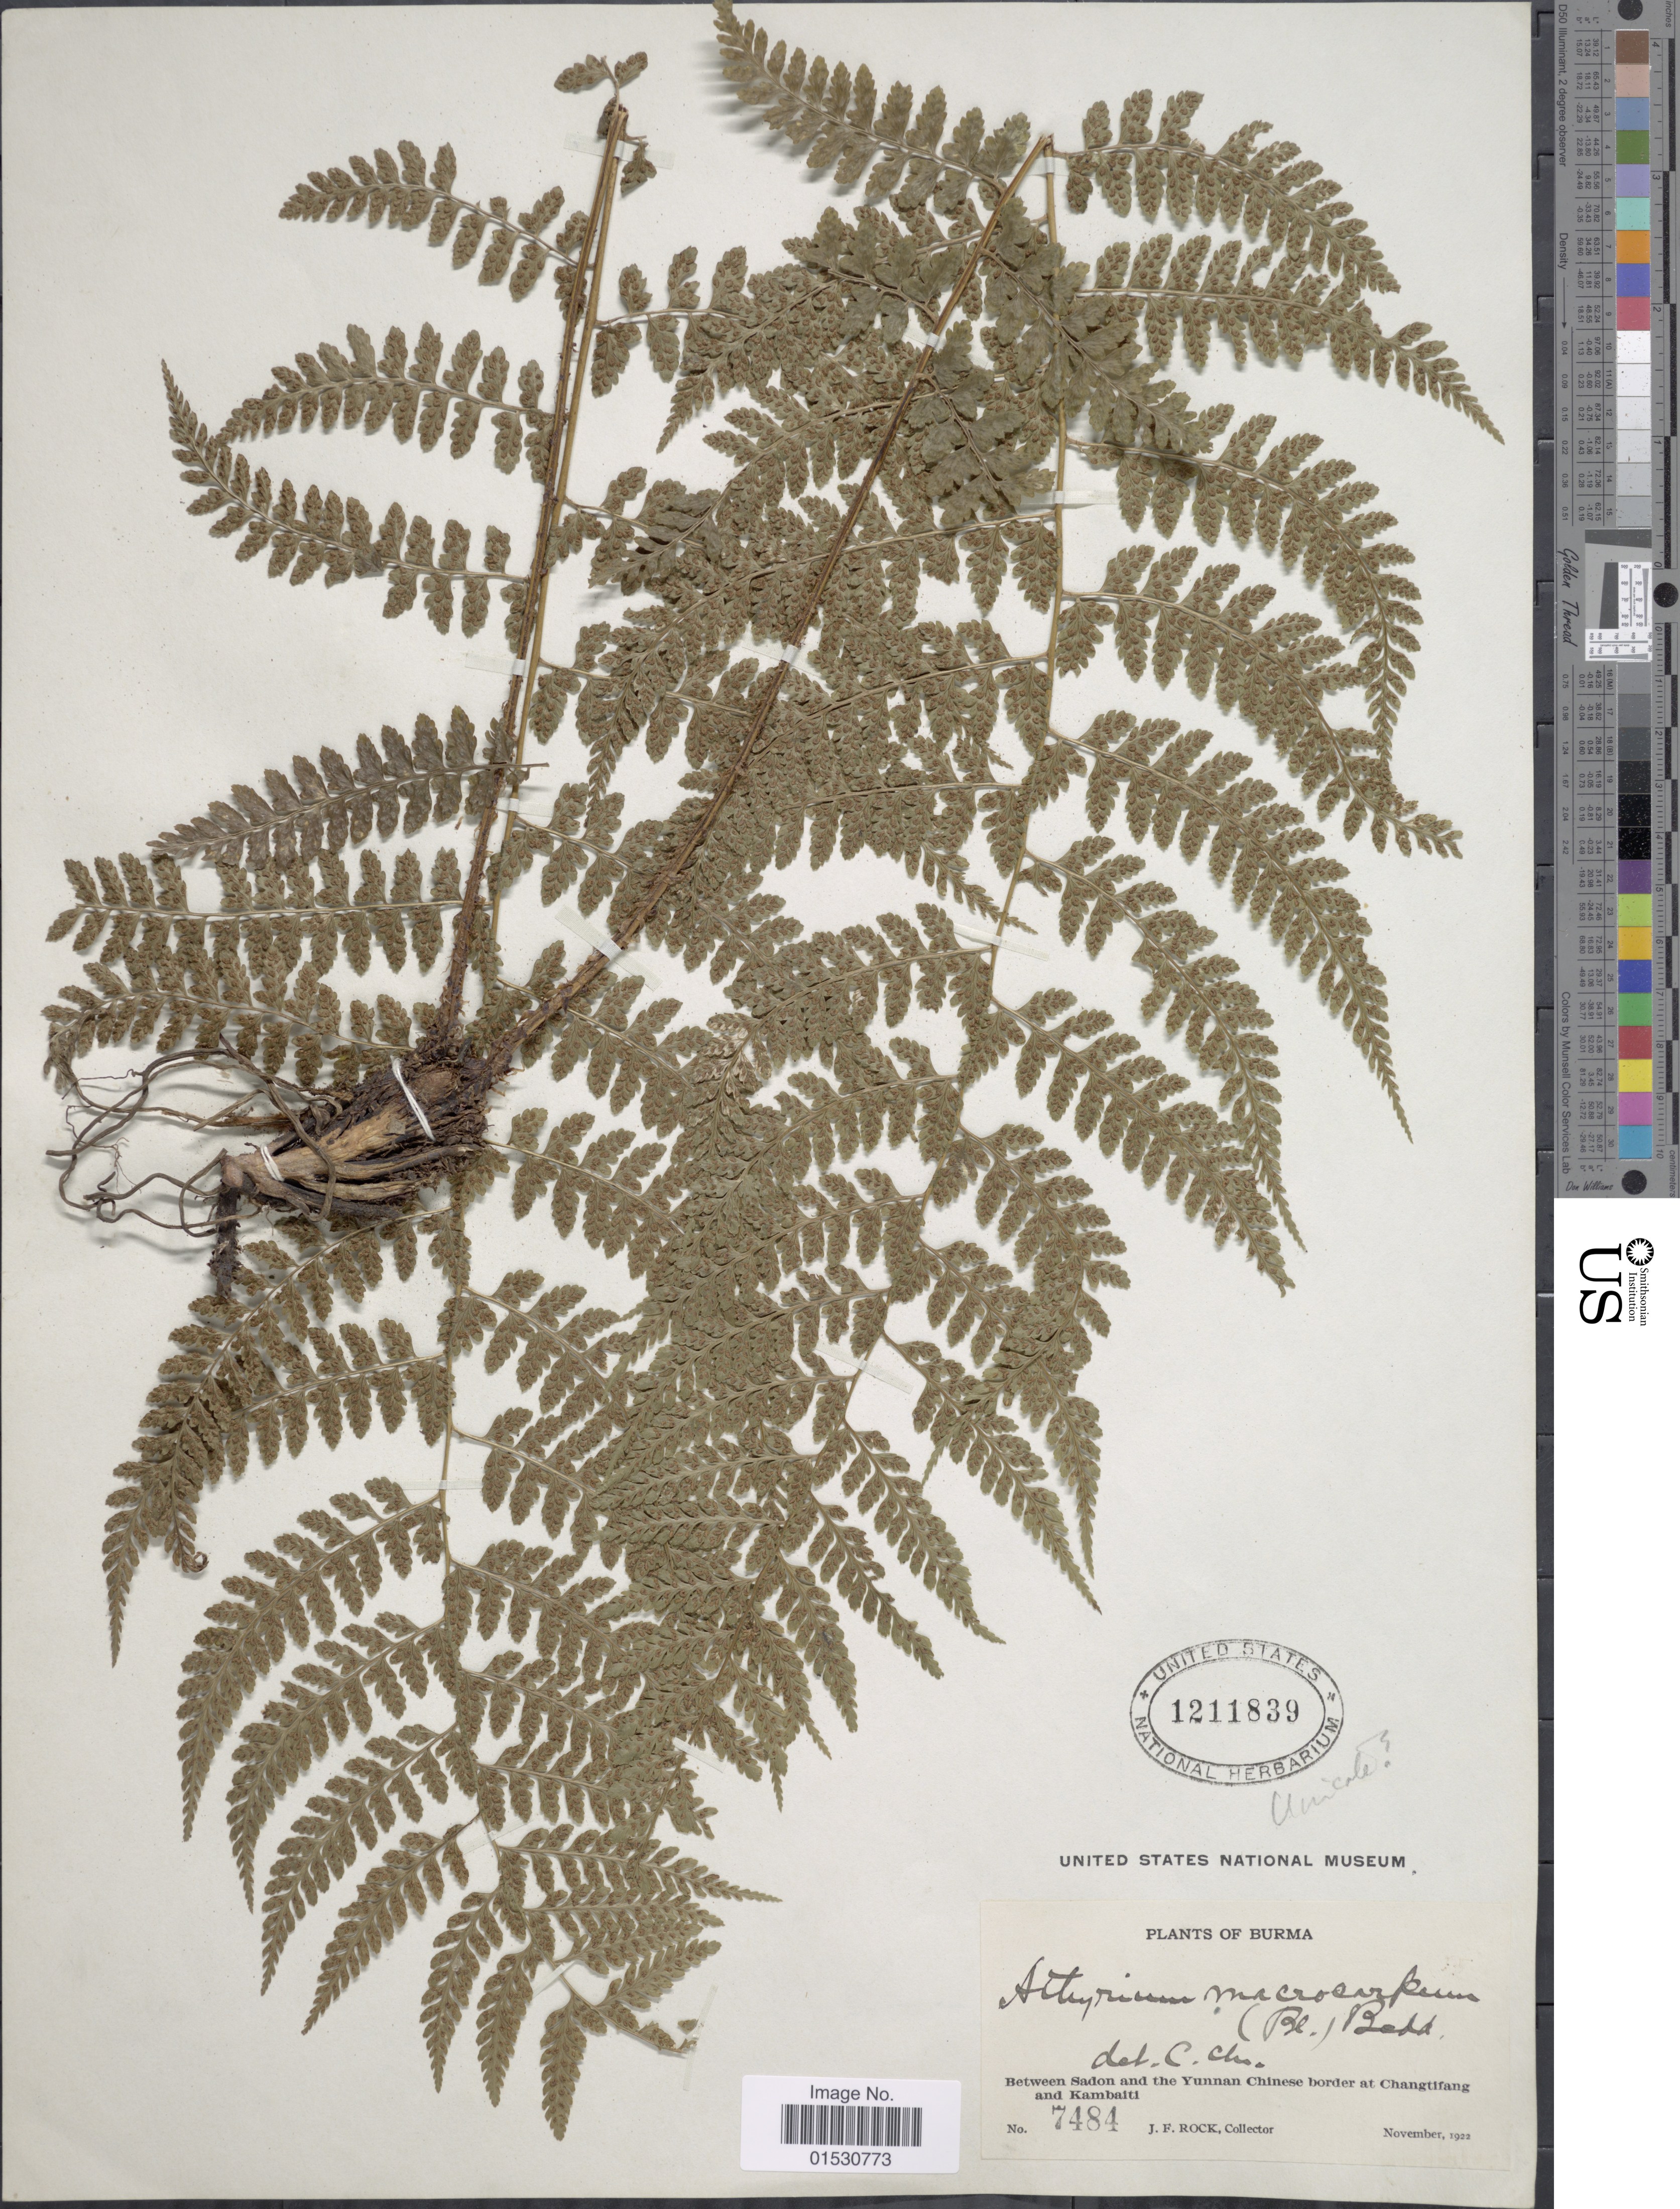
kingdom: Plantae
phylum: Tracheophyta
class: Polypodiopsida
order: Polypodiales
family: Athyriaceae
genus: Athyrium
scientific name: Athyrium macrocarpon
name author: Bedd.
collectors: J. Rock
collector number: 7484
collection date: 1922-11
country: Myanmar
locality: Burma, Between Sadon and the Yunnan Chinese border at Changtifang and Kambaiti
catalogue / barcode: US 1211839